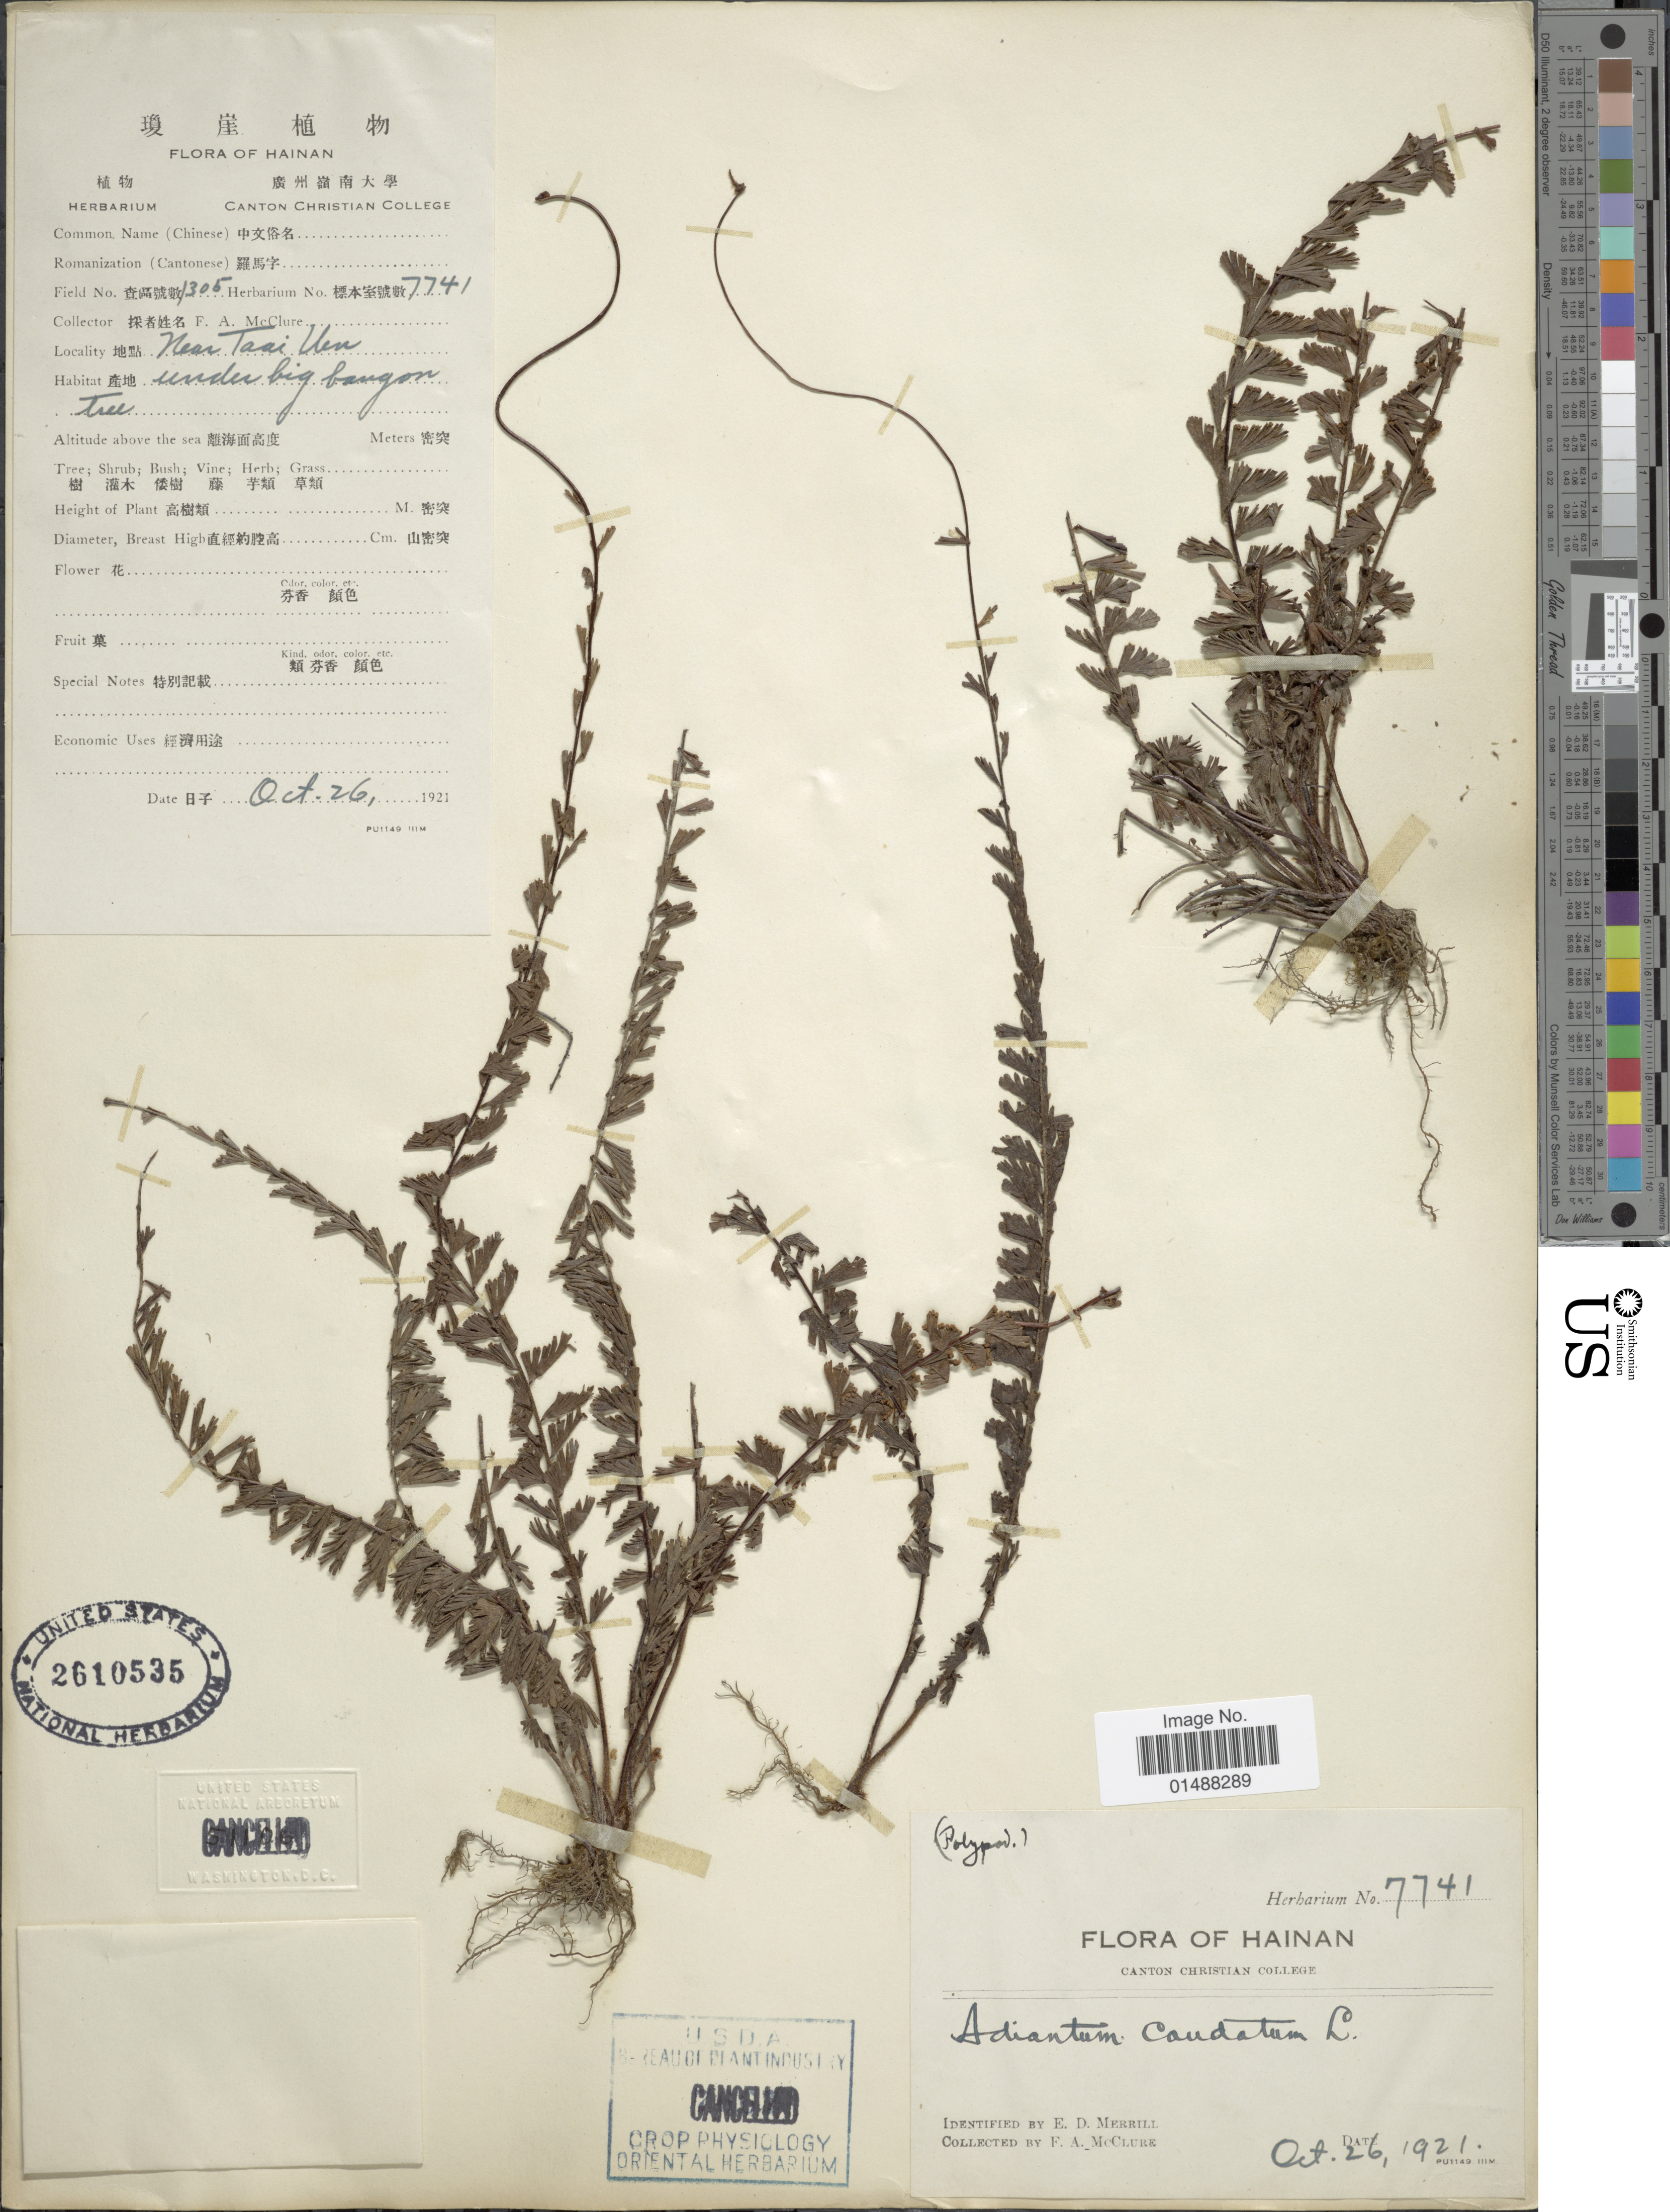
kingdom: Plantae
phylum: Tracheophyta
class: Polypodiopsida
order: Polypodiales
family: Pteridaceae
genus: Adiantum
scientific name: Adiantum caudatum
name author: L.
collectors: F. A. McClure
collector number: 1305/7741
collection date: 1921-10-26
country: China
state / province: Hainan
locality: Near Taai Uen.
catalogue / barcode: US 2610535